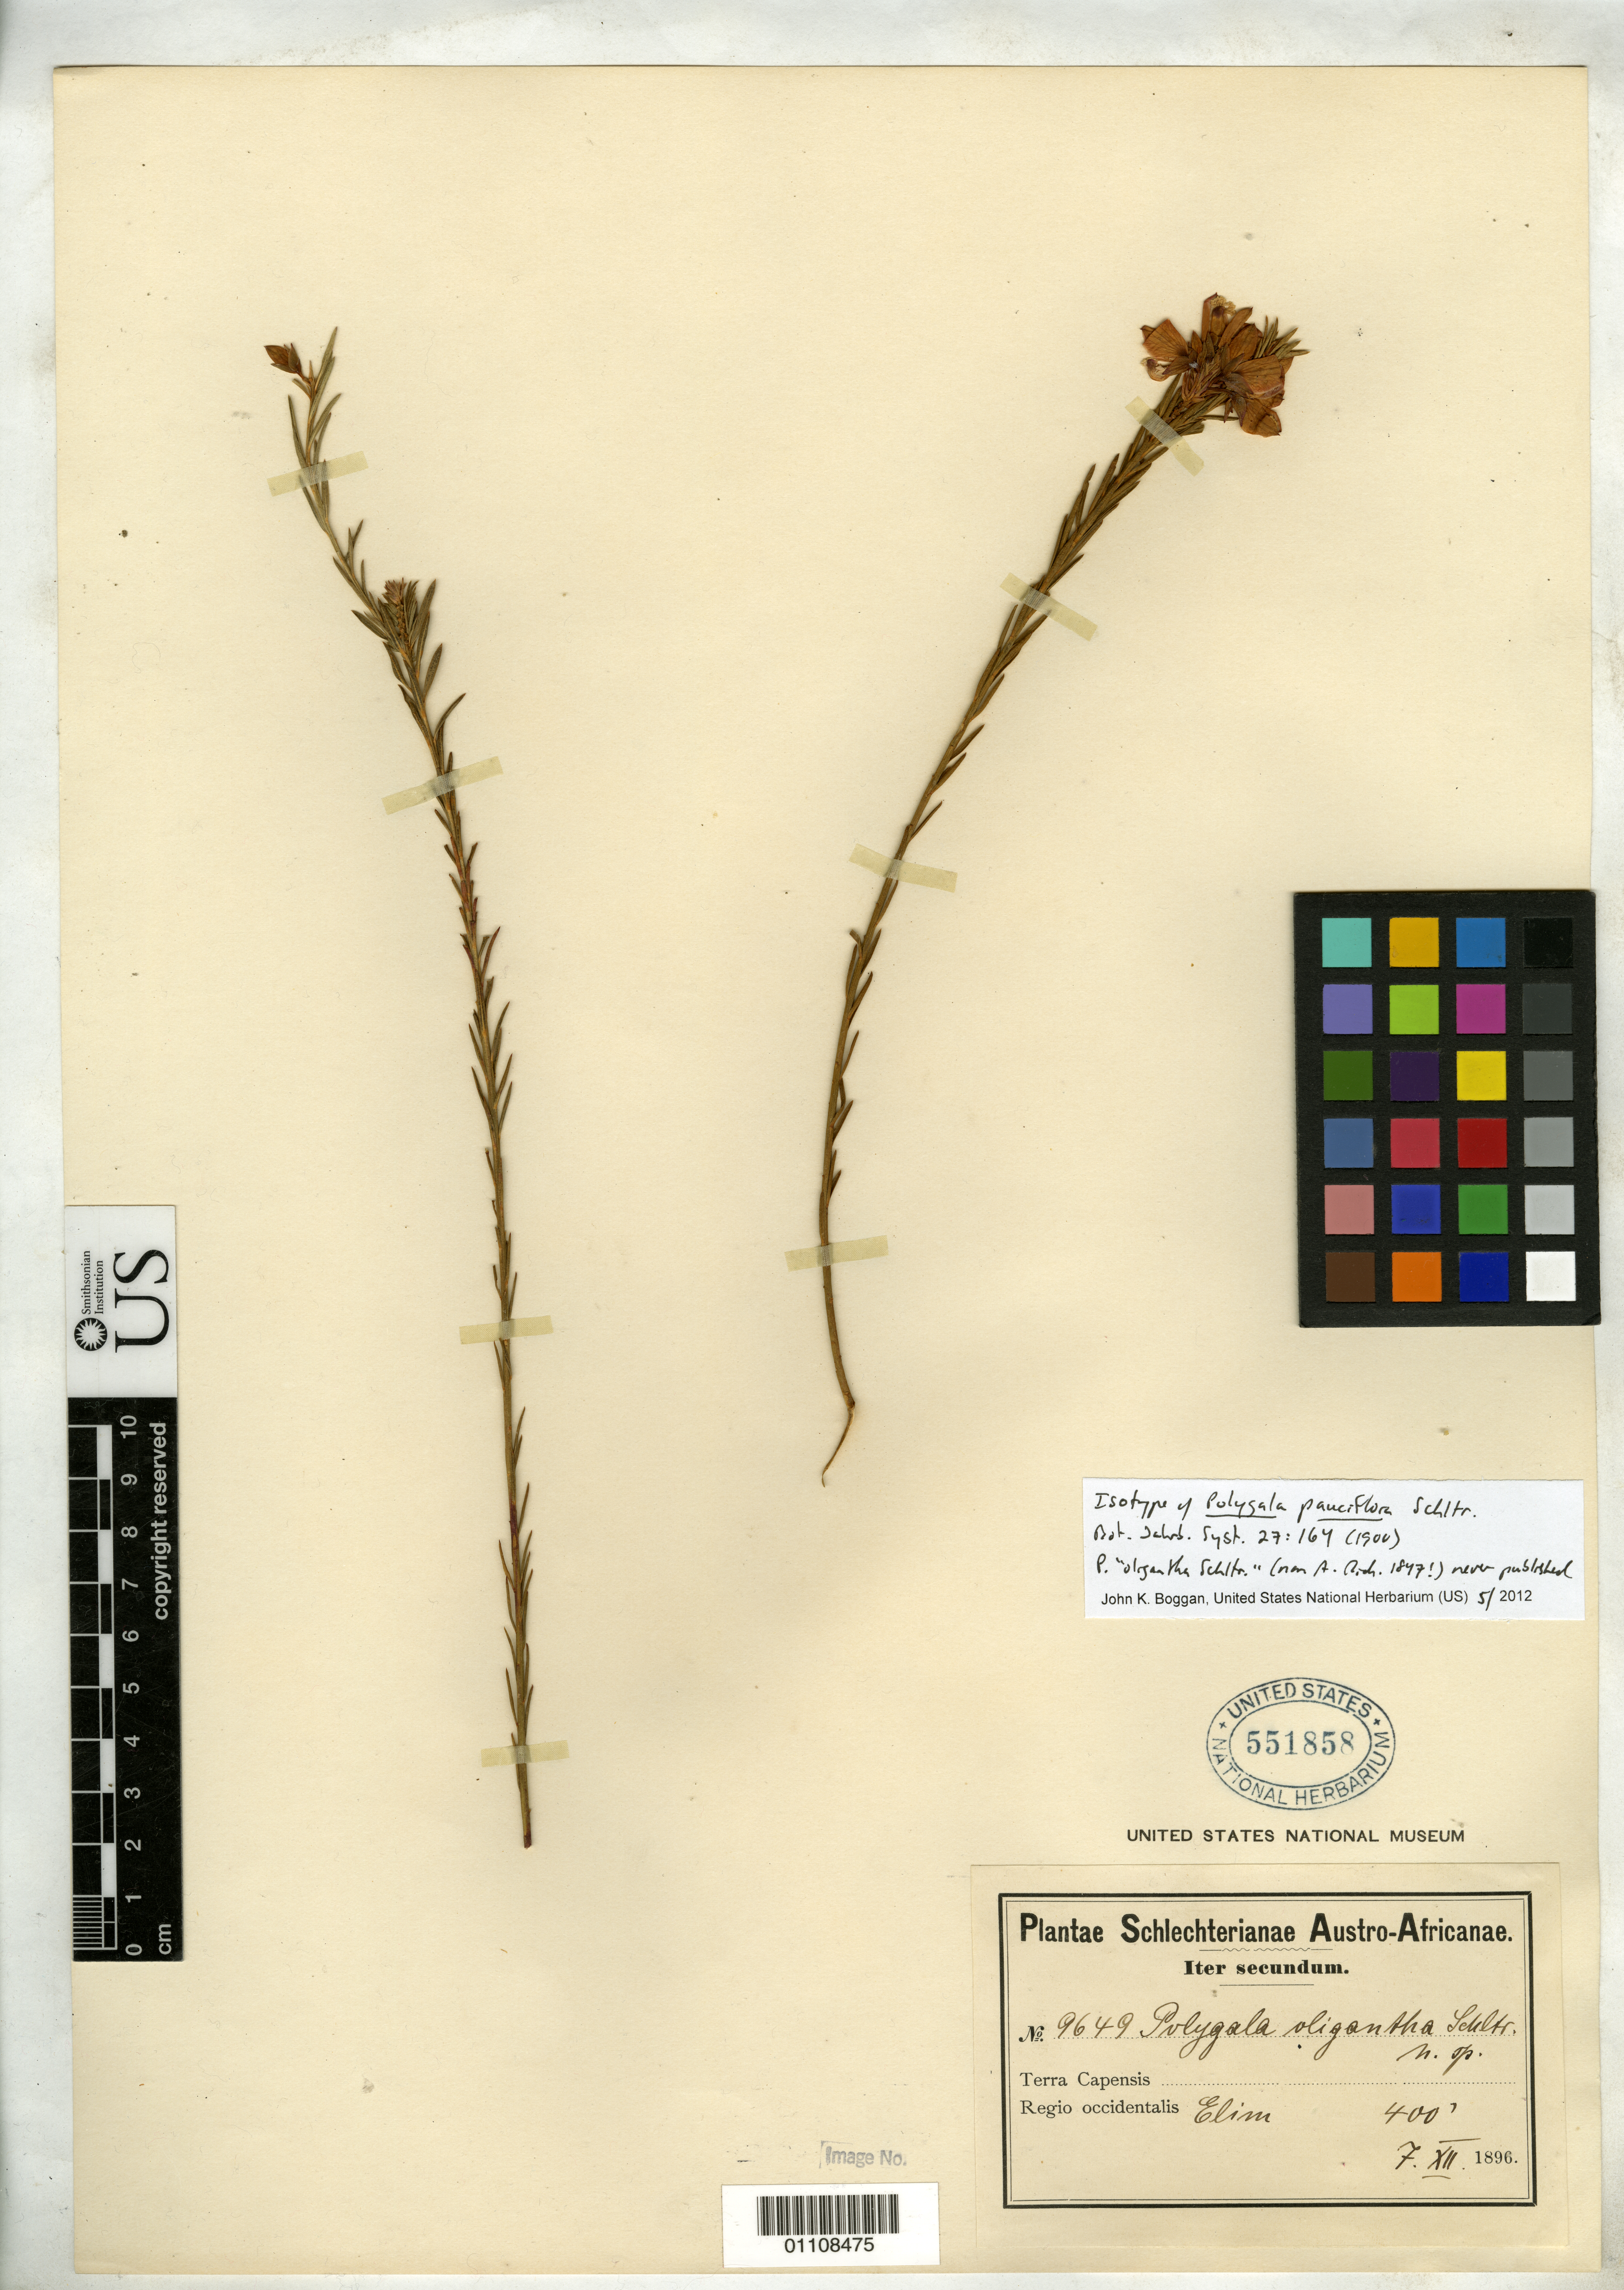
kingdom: Plantae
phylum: Tracheophyta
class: Magnoliopsida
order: Fabales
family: Polygalaceae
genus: Polygala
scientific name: Polygala pauciflora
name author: Schltr.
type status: Isotype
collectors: F. R. R. Schlechter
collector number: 9649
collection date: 1896-12-07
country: South Africa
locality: Regio occidentalis Elim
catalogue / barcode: US 551858